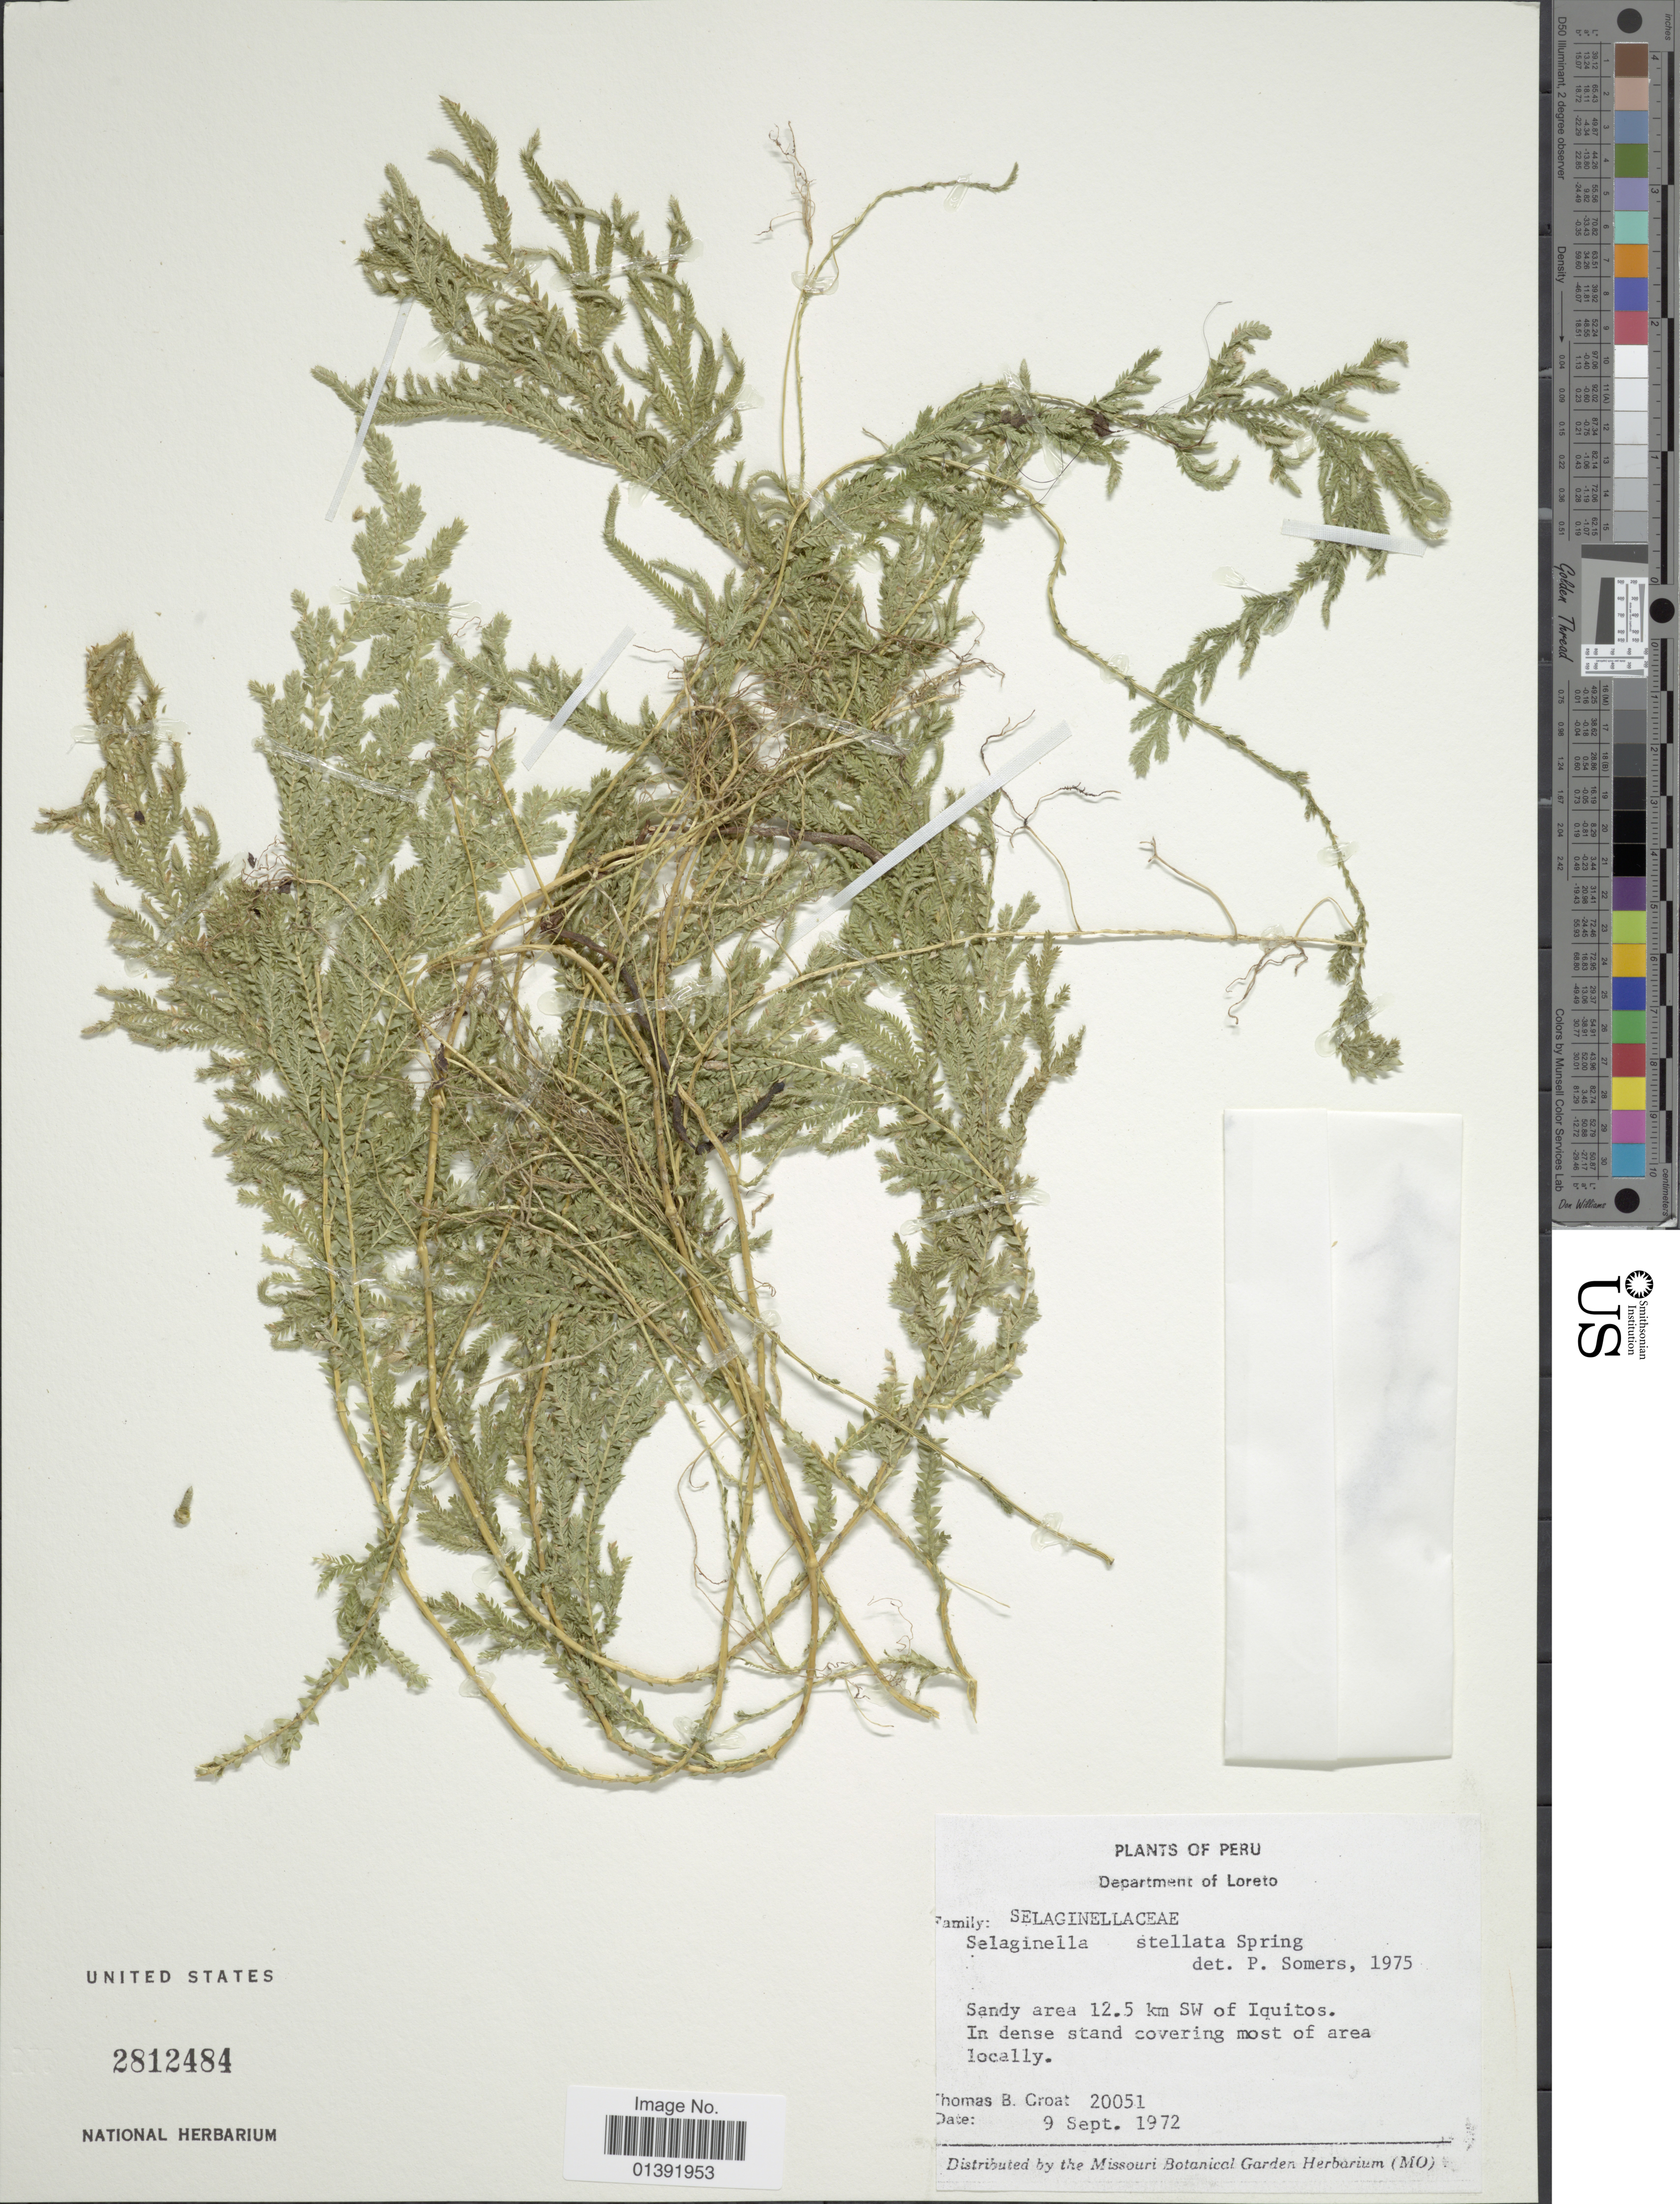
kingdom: Plantae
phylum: Tracheophyta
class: Lycopodiopsida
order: Selaginellales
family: Selaginellaceae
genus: Selaginella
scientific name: Selaginella stellata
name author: Spring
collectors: T. B. Croat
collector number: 20051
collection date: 1972-09-09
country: Peru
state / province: Loreto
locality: Sandy area12.5 km SW. of Iquitos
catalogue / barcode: US 2812484